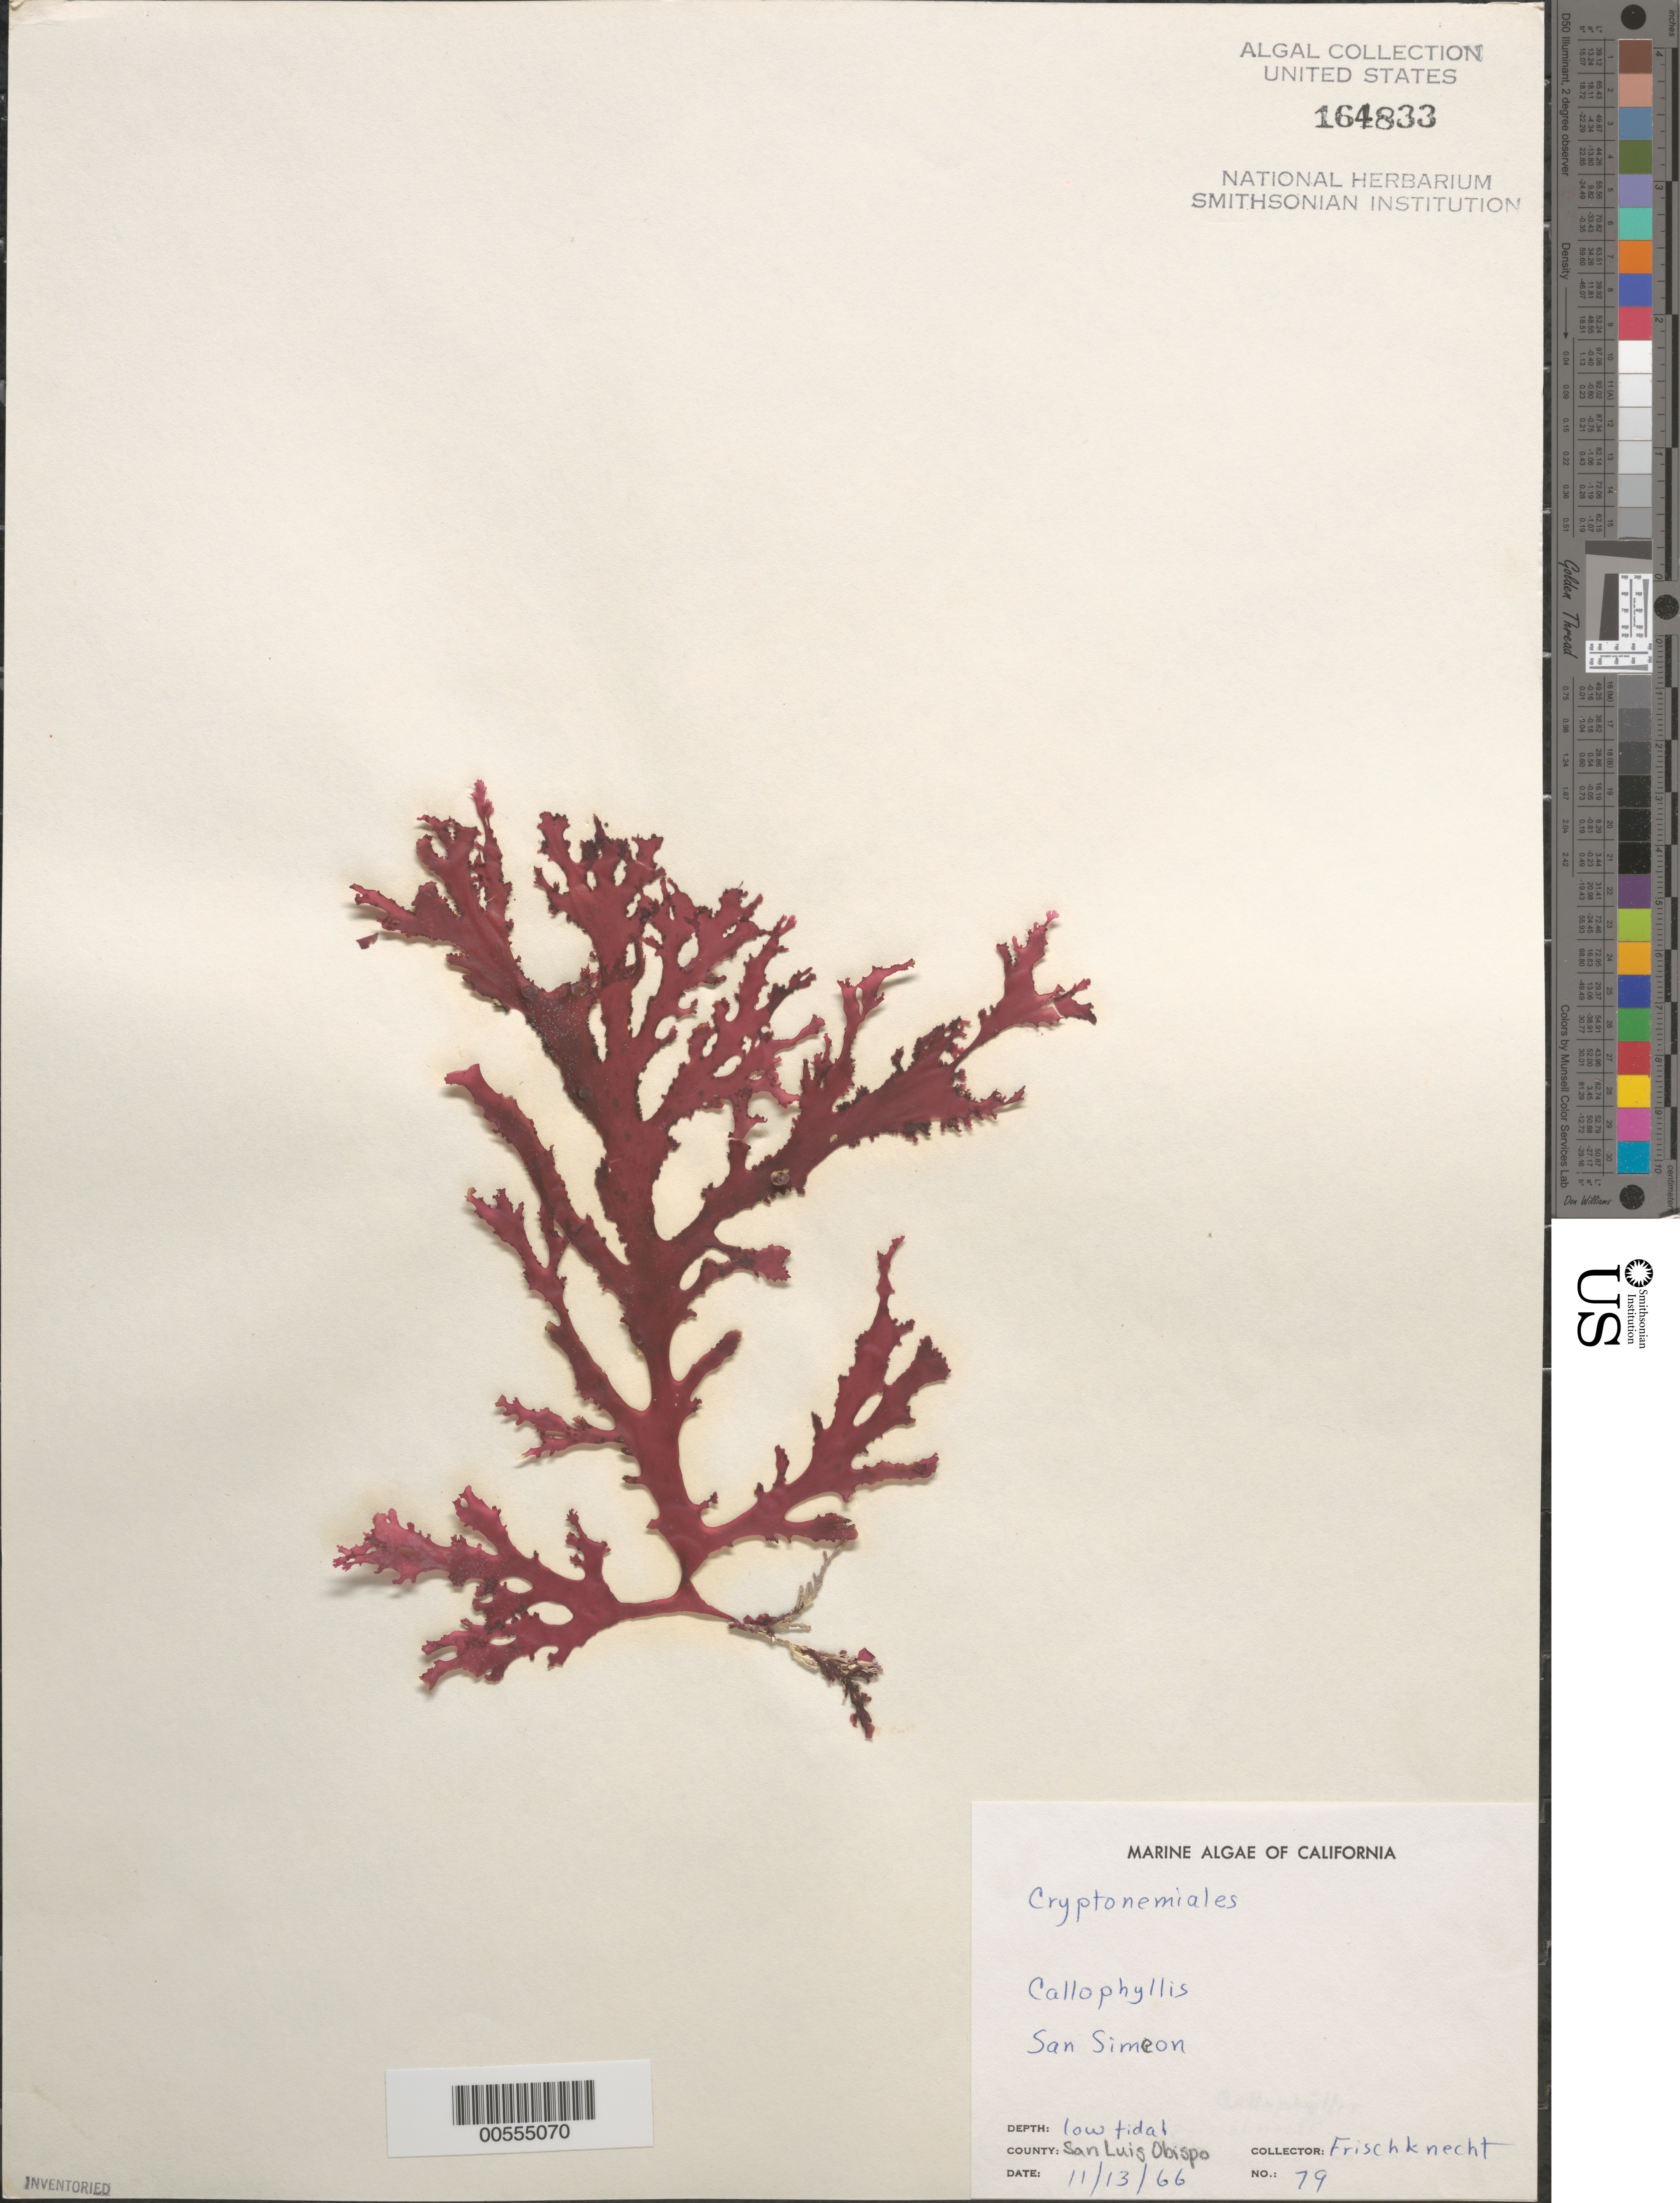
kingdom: Plantae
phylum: Rhodophyta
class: Florideophyceae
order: Gigartinales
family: Kallymeniaceae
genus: Callophyllis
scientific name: Callophyllis sp.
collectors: -. Frischknecht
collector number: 79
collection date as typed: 13 Nov 1966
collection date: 1966-11-13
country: United States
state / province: California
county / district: San Luis Obispo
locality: San Simeon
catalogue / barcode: US 164833